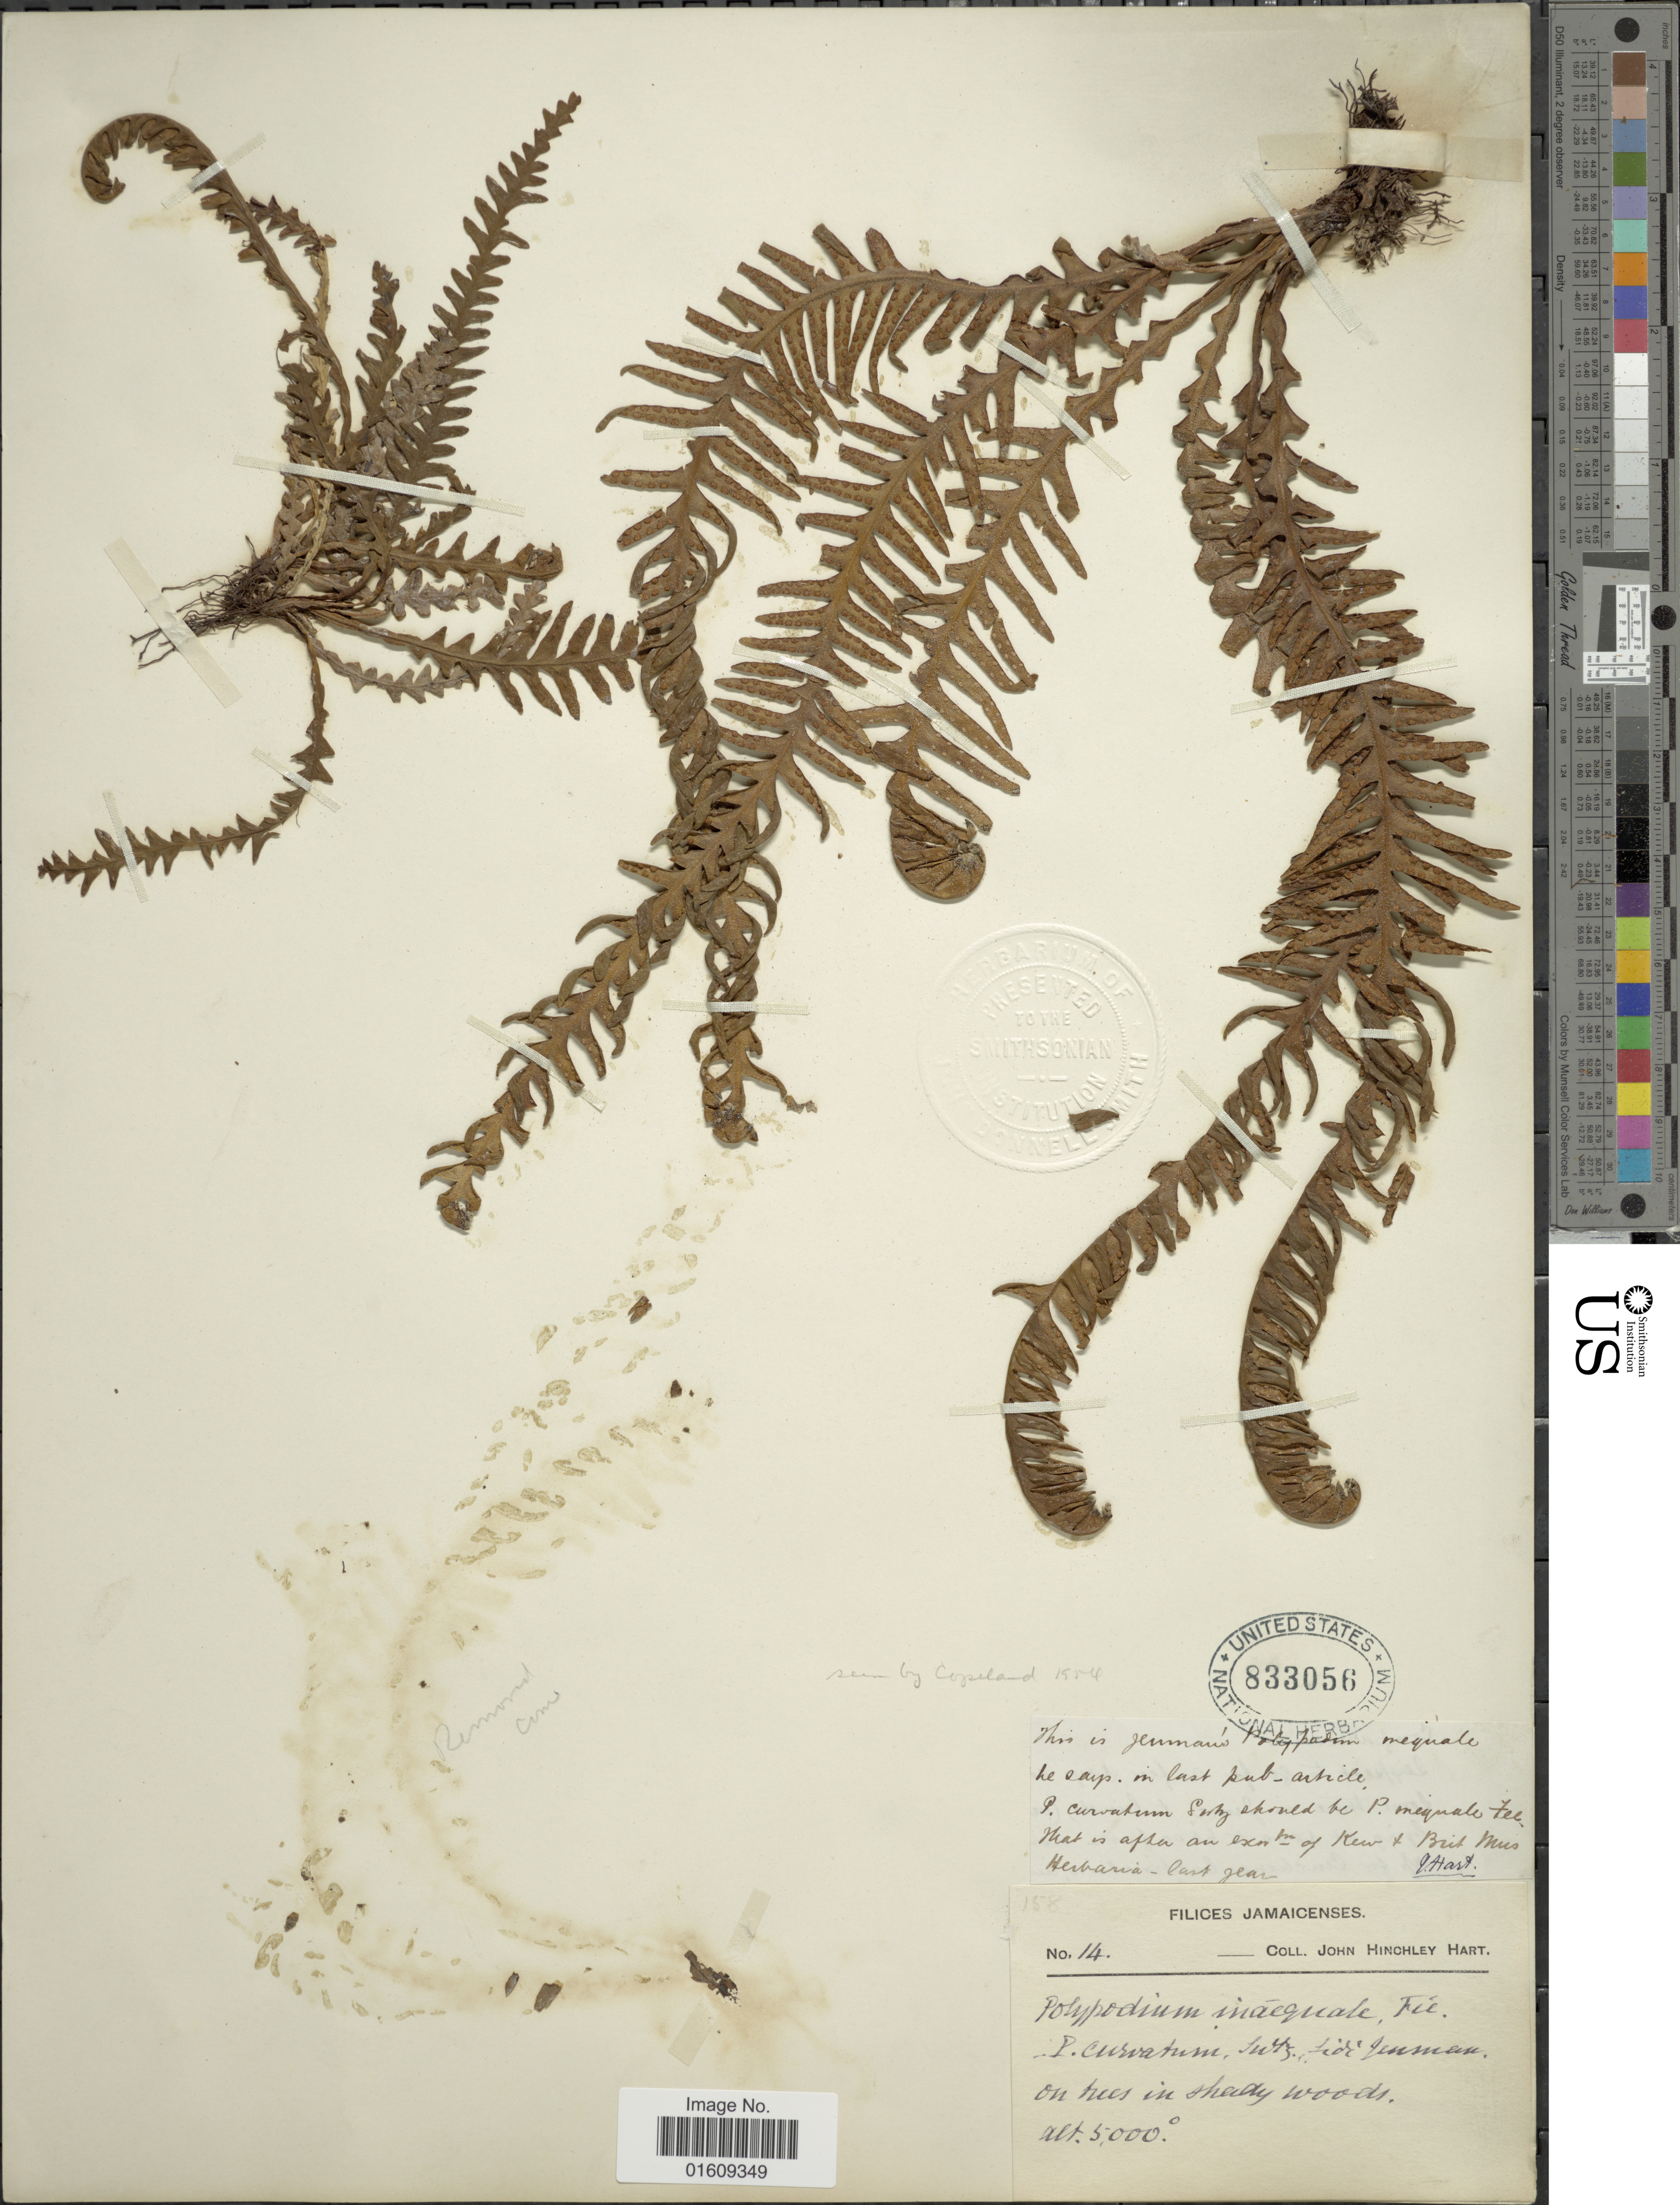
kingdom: Plantae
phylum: Tracheophyta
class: Polypodiopsida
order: Polypodiales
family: Polypodiaceae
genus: Ceradenia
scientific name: Ceradenia curvata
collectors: J. H. Hart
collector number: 14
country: Jamaica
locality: Jamaicenses.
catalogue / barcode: US 833056